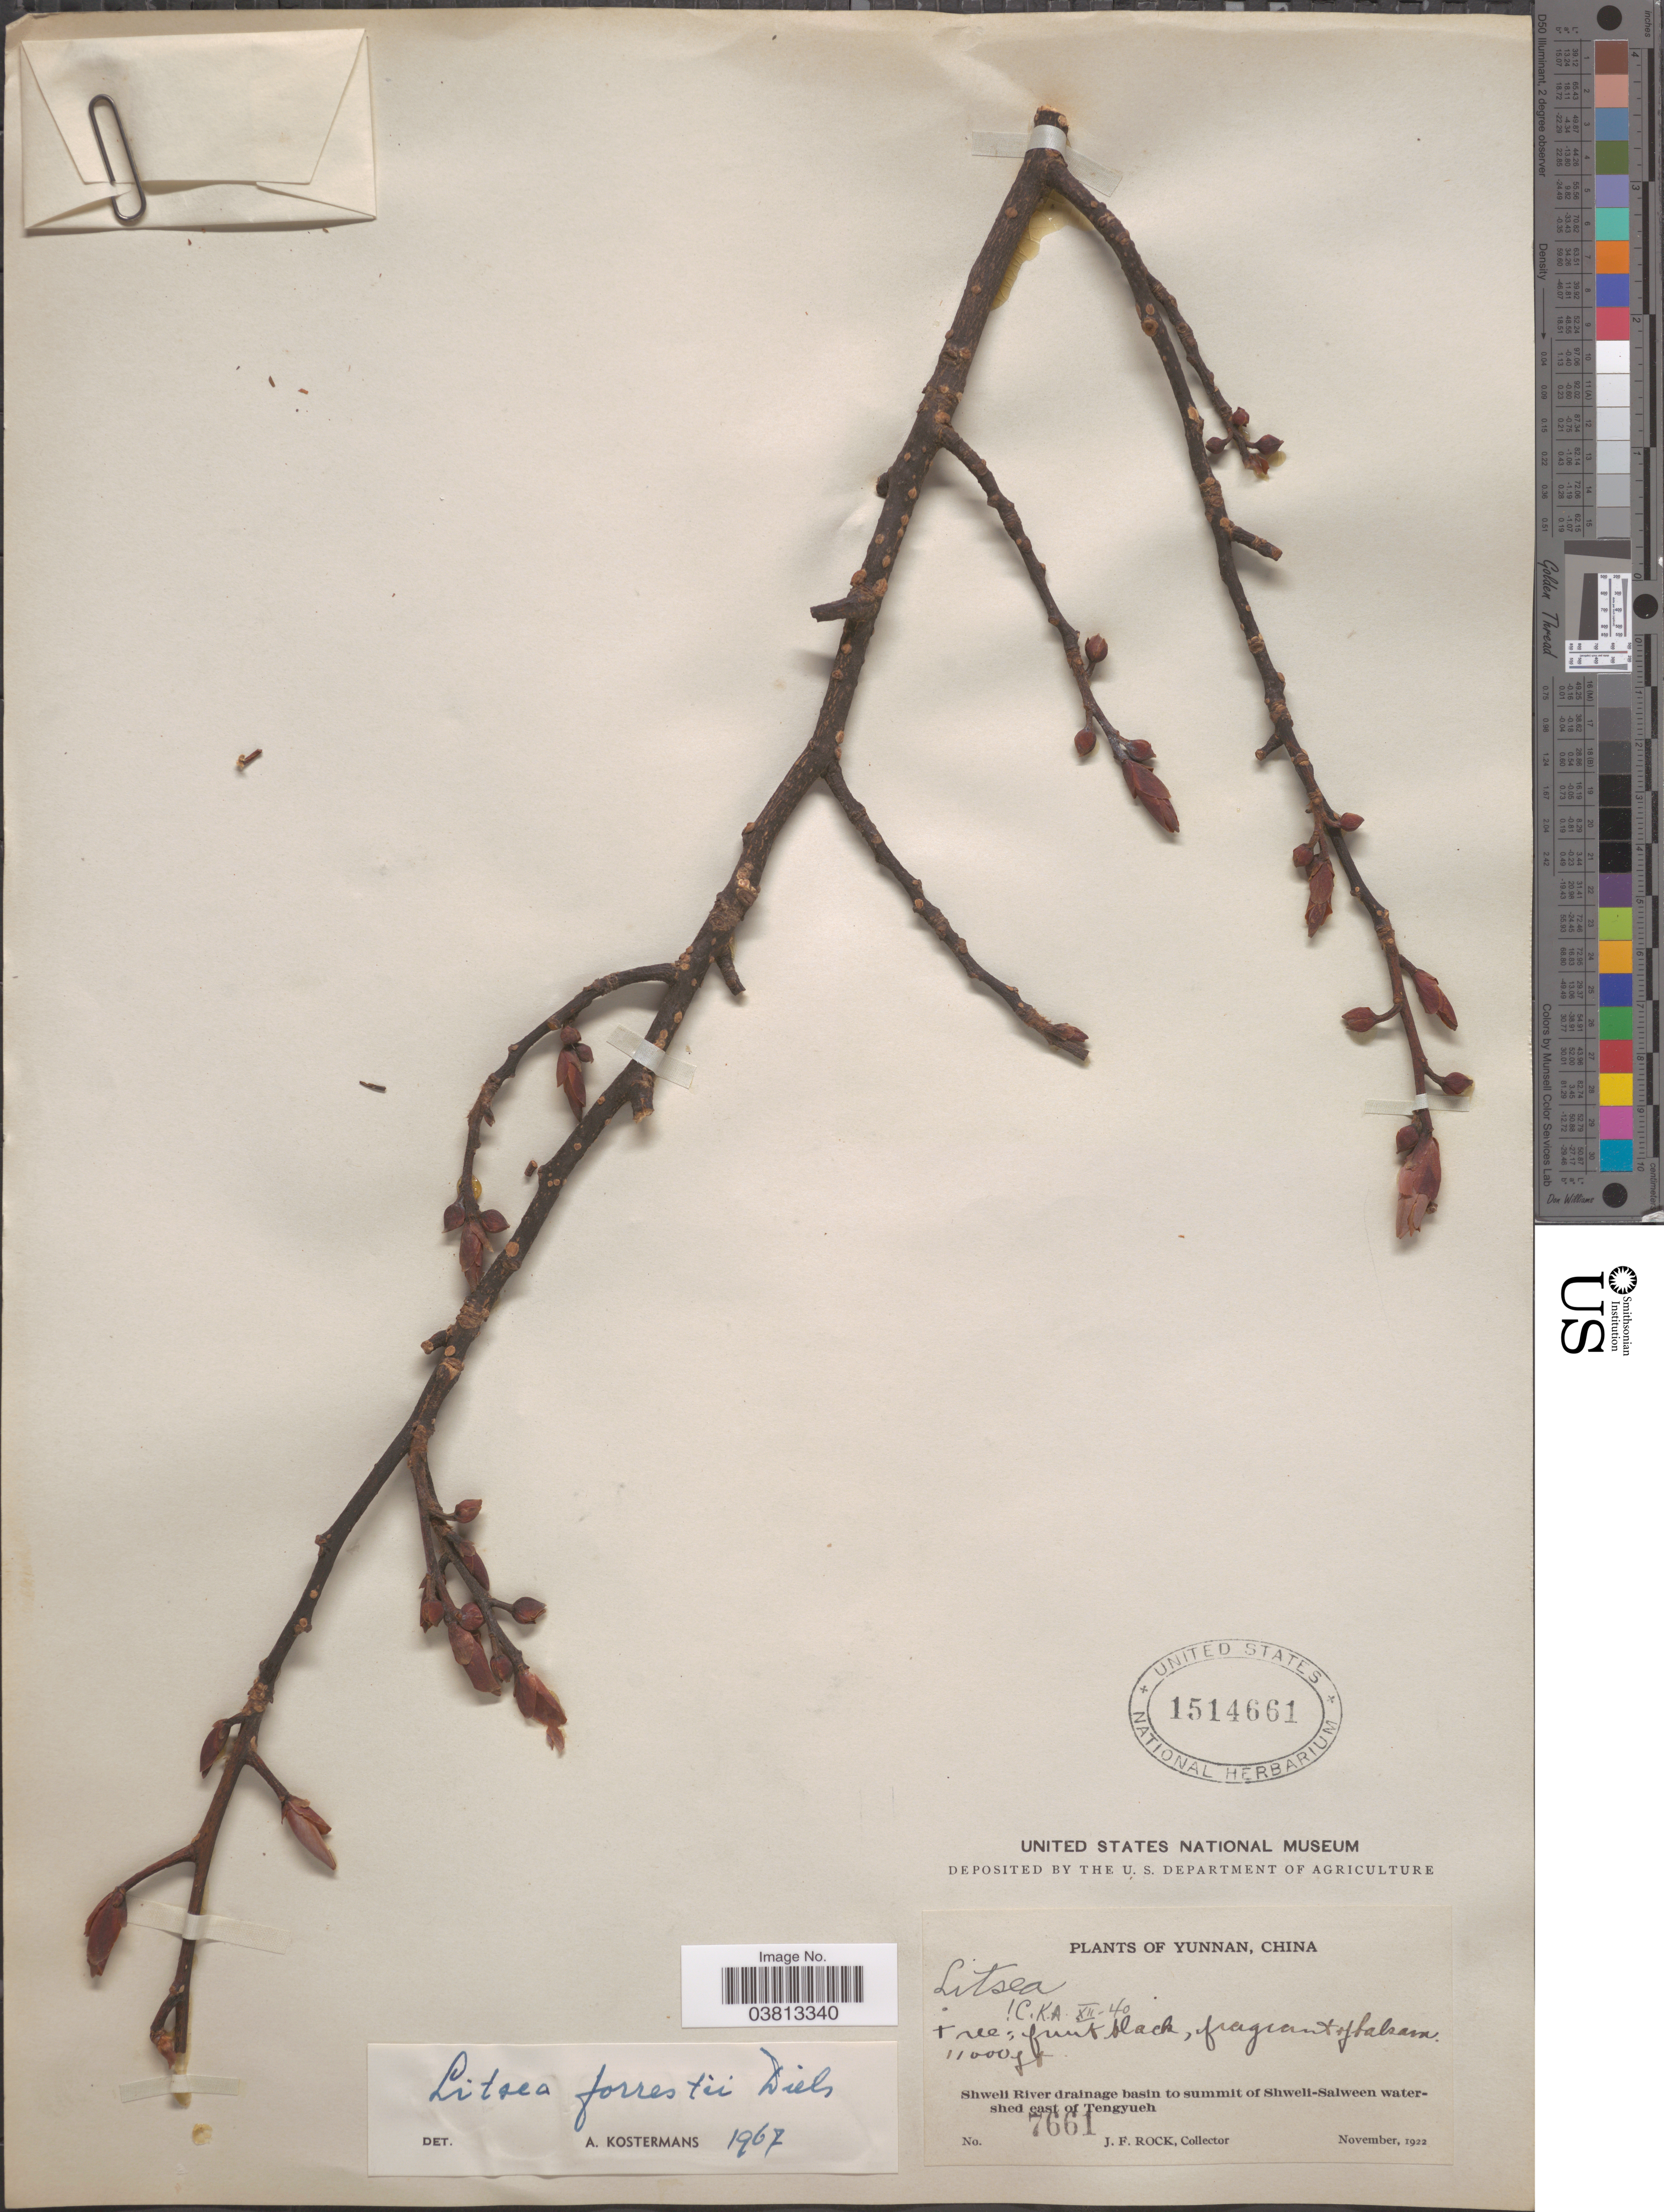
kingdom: Plantae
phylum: Tracheophyta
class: Magnoliopsida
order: Laurales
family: Lauraceae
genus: Litsea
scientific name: Litsea forrestii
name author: Diels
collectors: J. Rock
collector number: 7661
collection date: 1922-11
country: China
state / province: Yunnan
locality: Shweli River drainage basin to summit of Shweli-Salween watershed east of Tengyueh.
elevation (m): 3353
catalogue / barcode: US 1514661